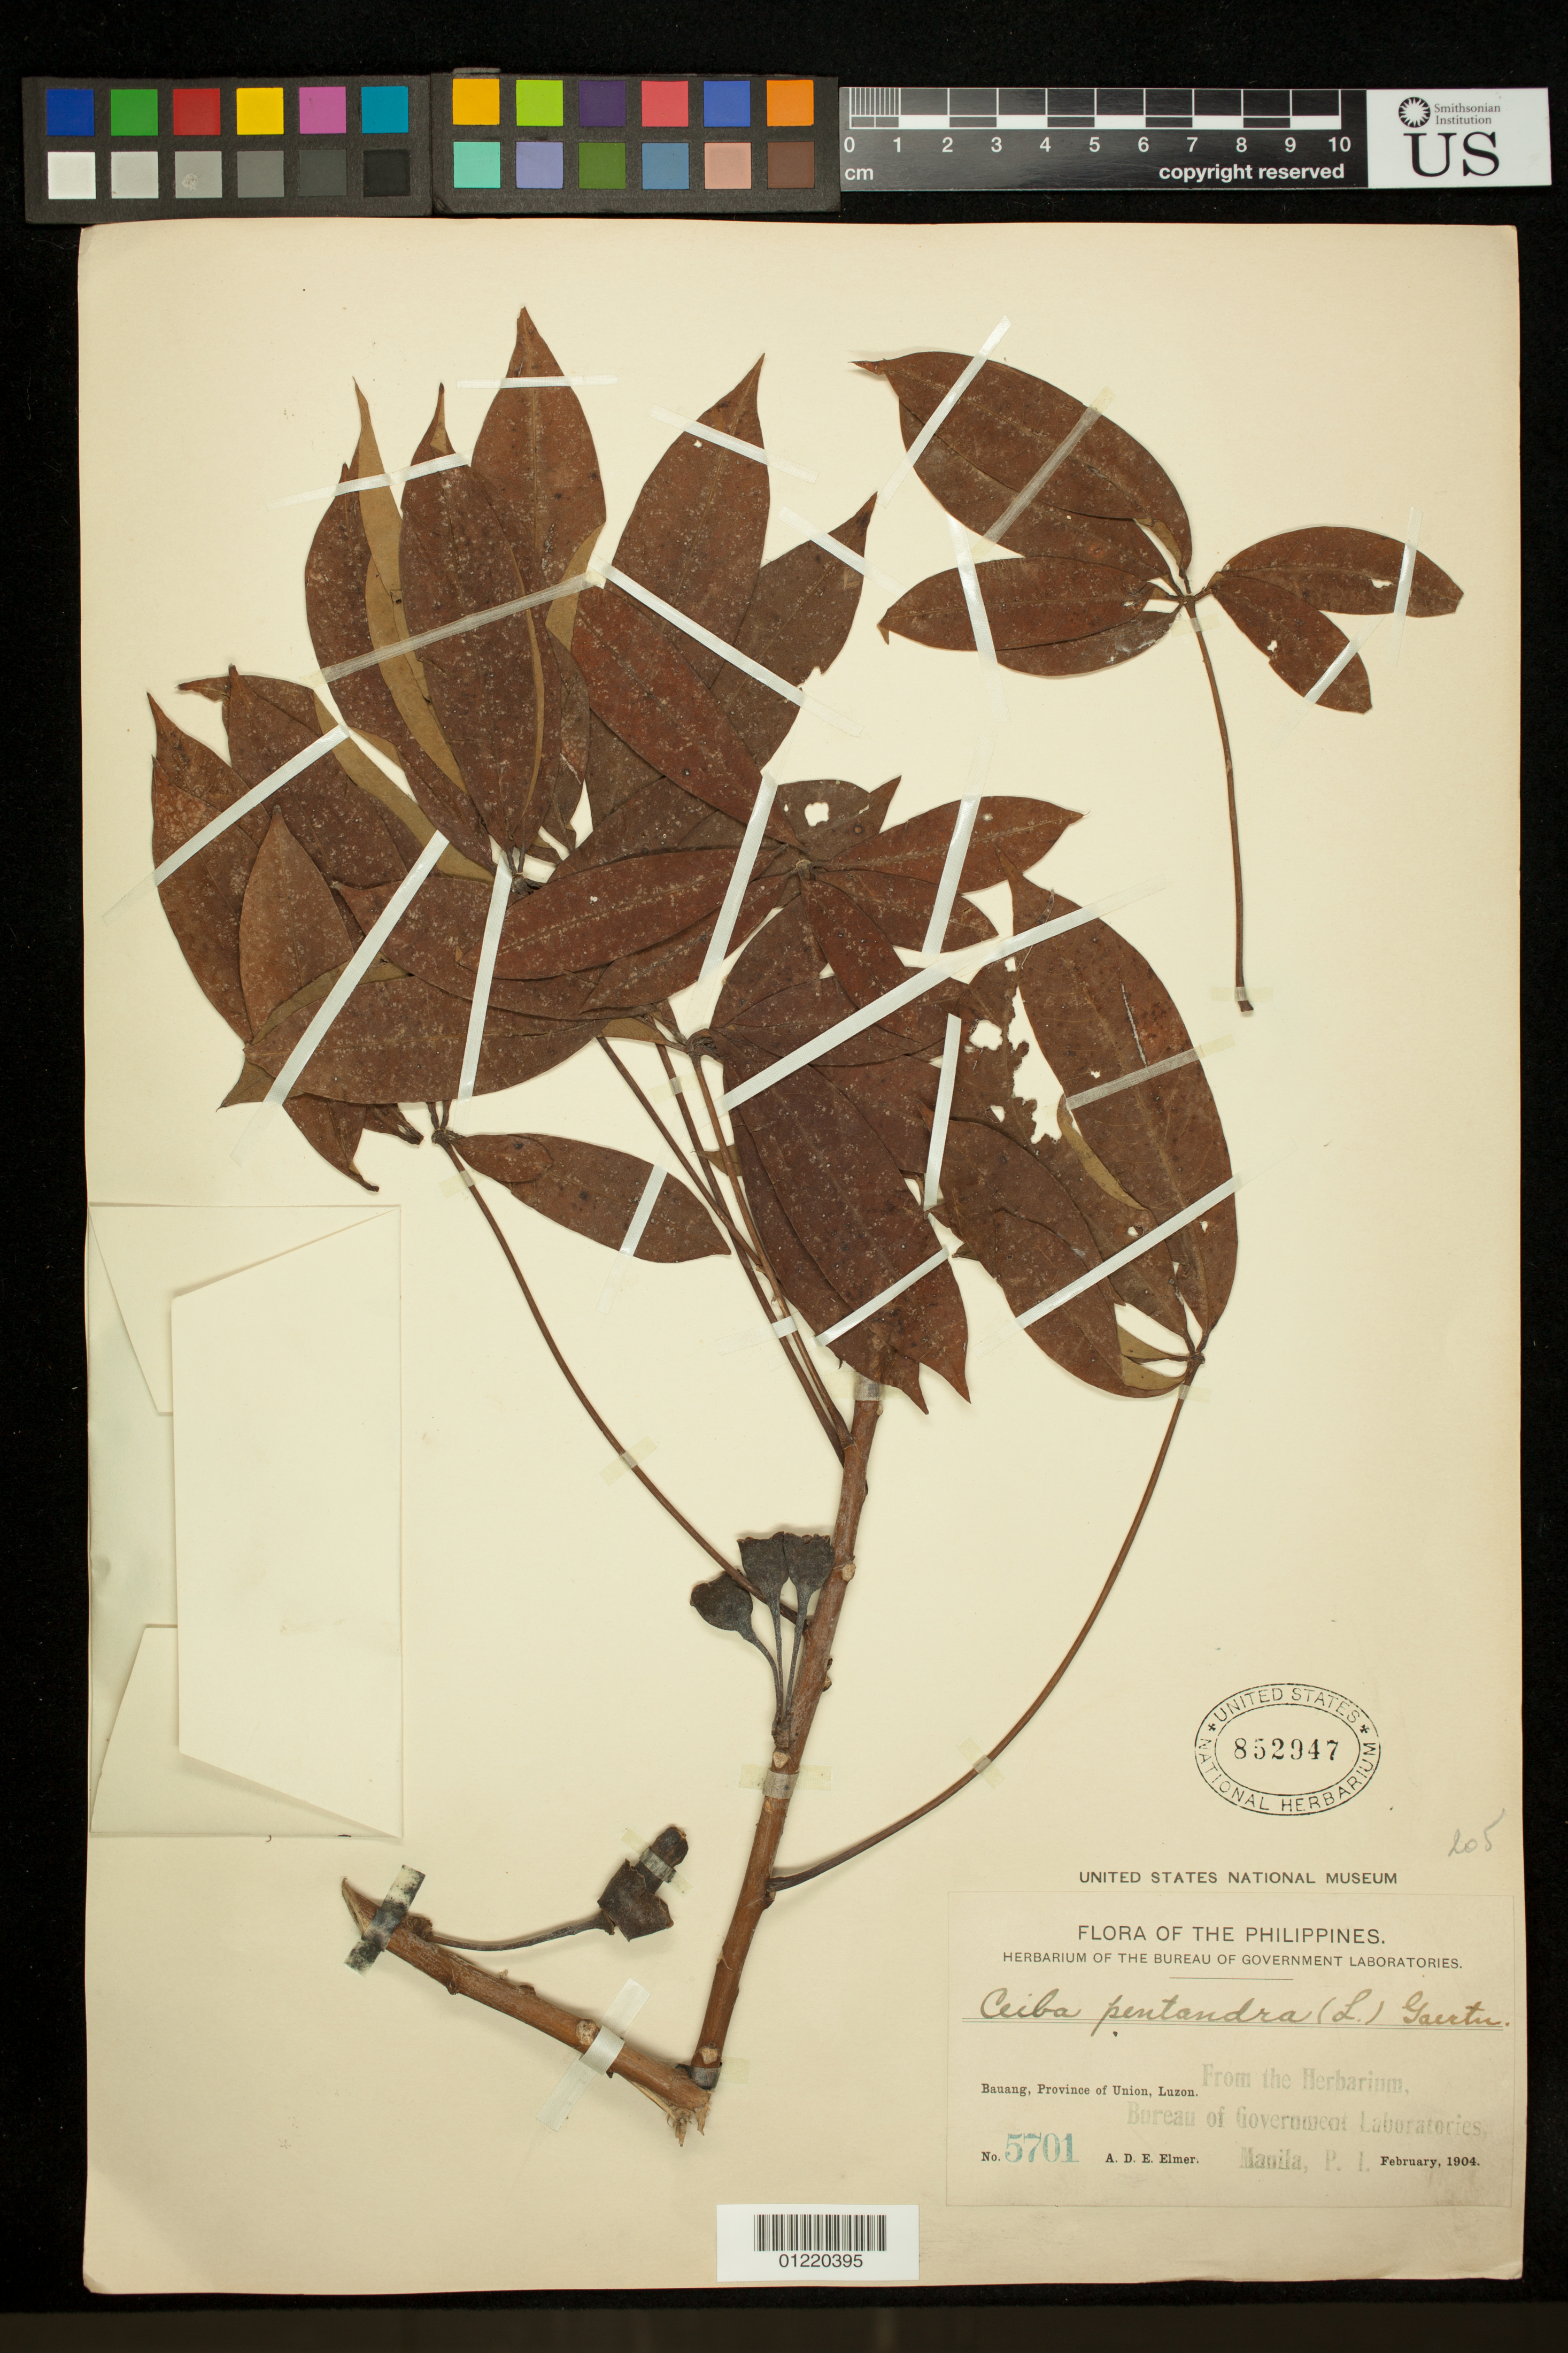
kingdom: Plantae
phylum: Tracheophyta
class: Magnoliopsida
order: Malvales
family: Malvaceae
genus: Ceiba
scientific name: Ceiba pentandra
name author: (L.) Gaertn.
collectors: A. D. E. Elmer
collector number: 5701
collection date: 1904-02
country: Philippines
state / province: Ilocos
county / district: La Union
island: Luzon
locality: Bauang, Province of Union, Luzon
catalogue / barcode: US 852947